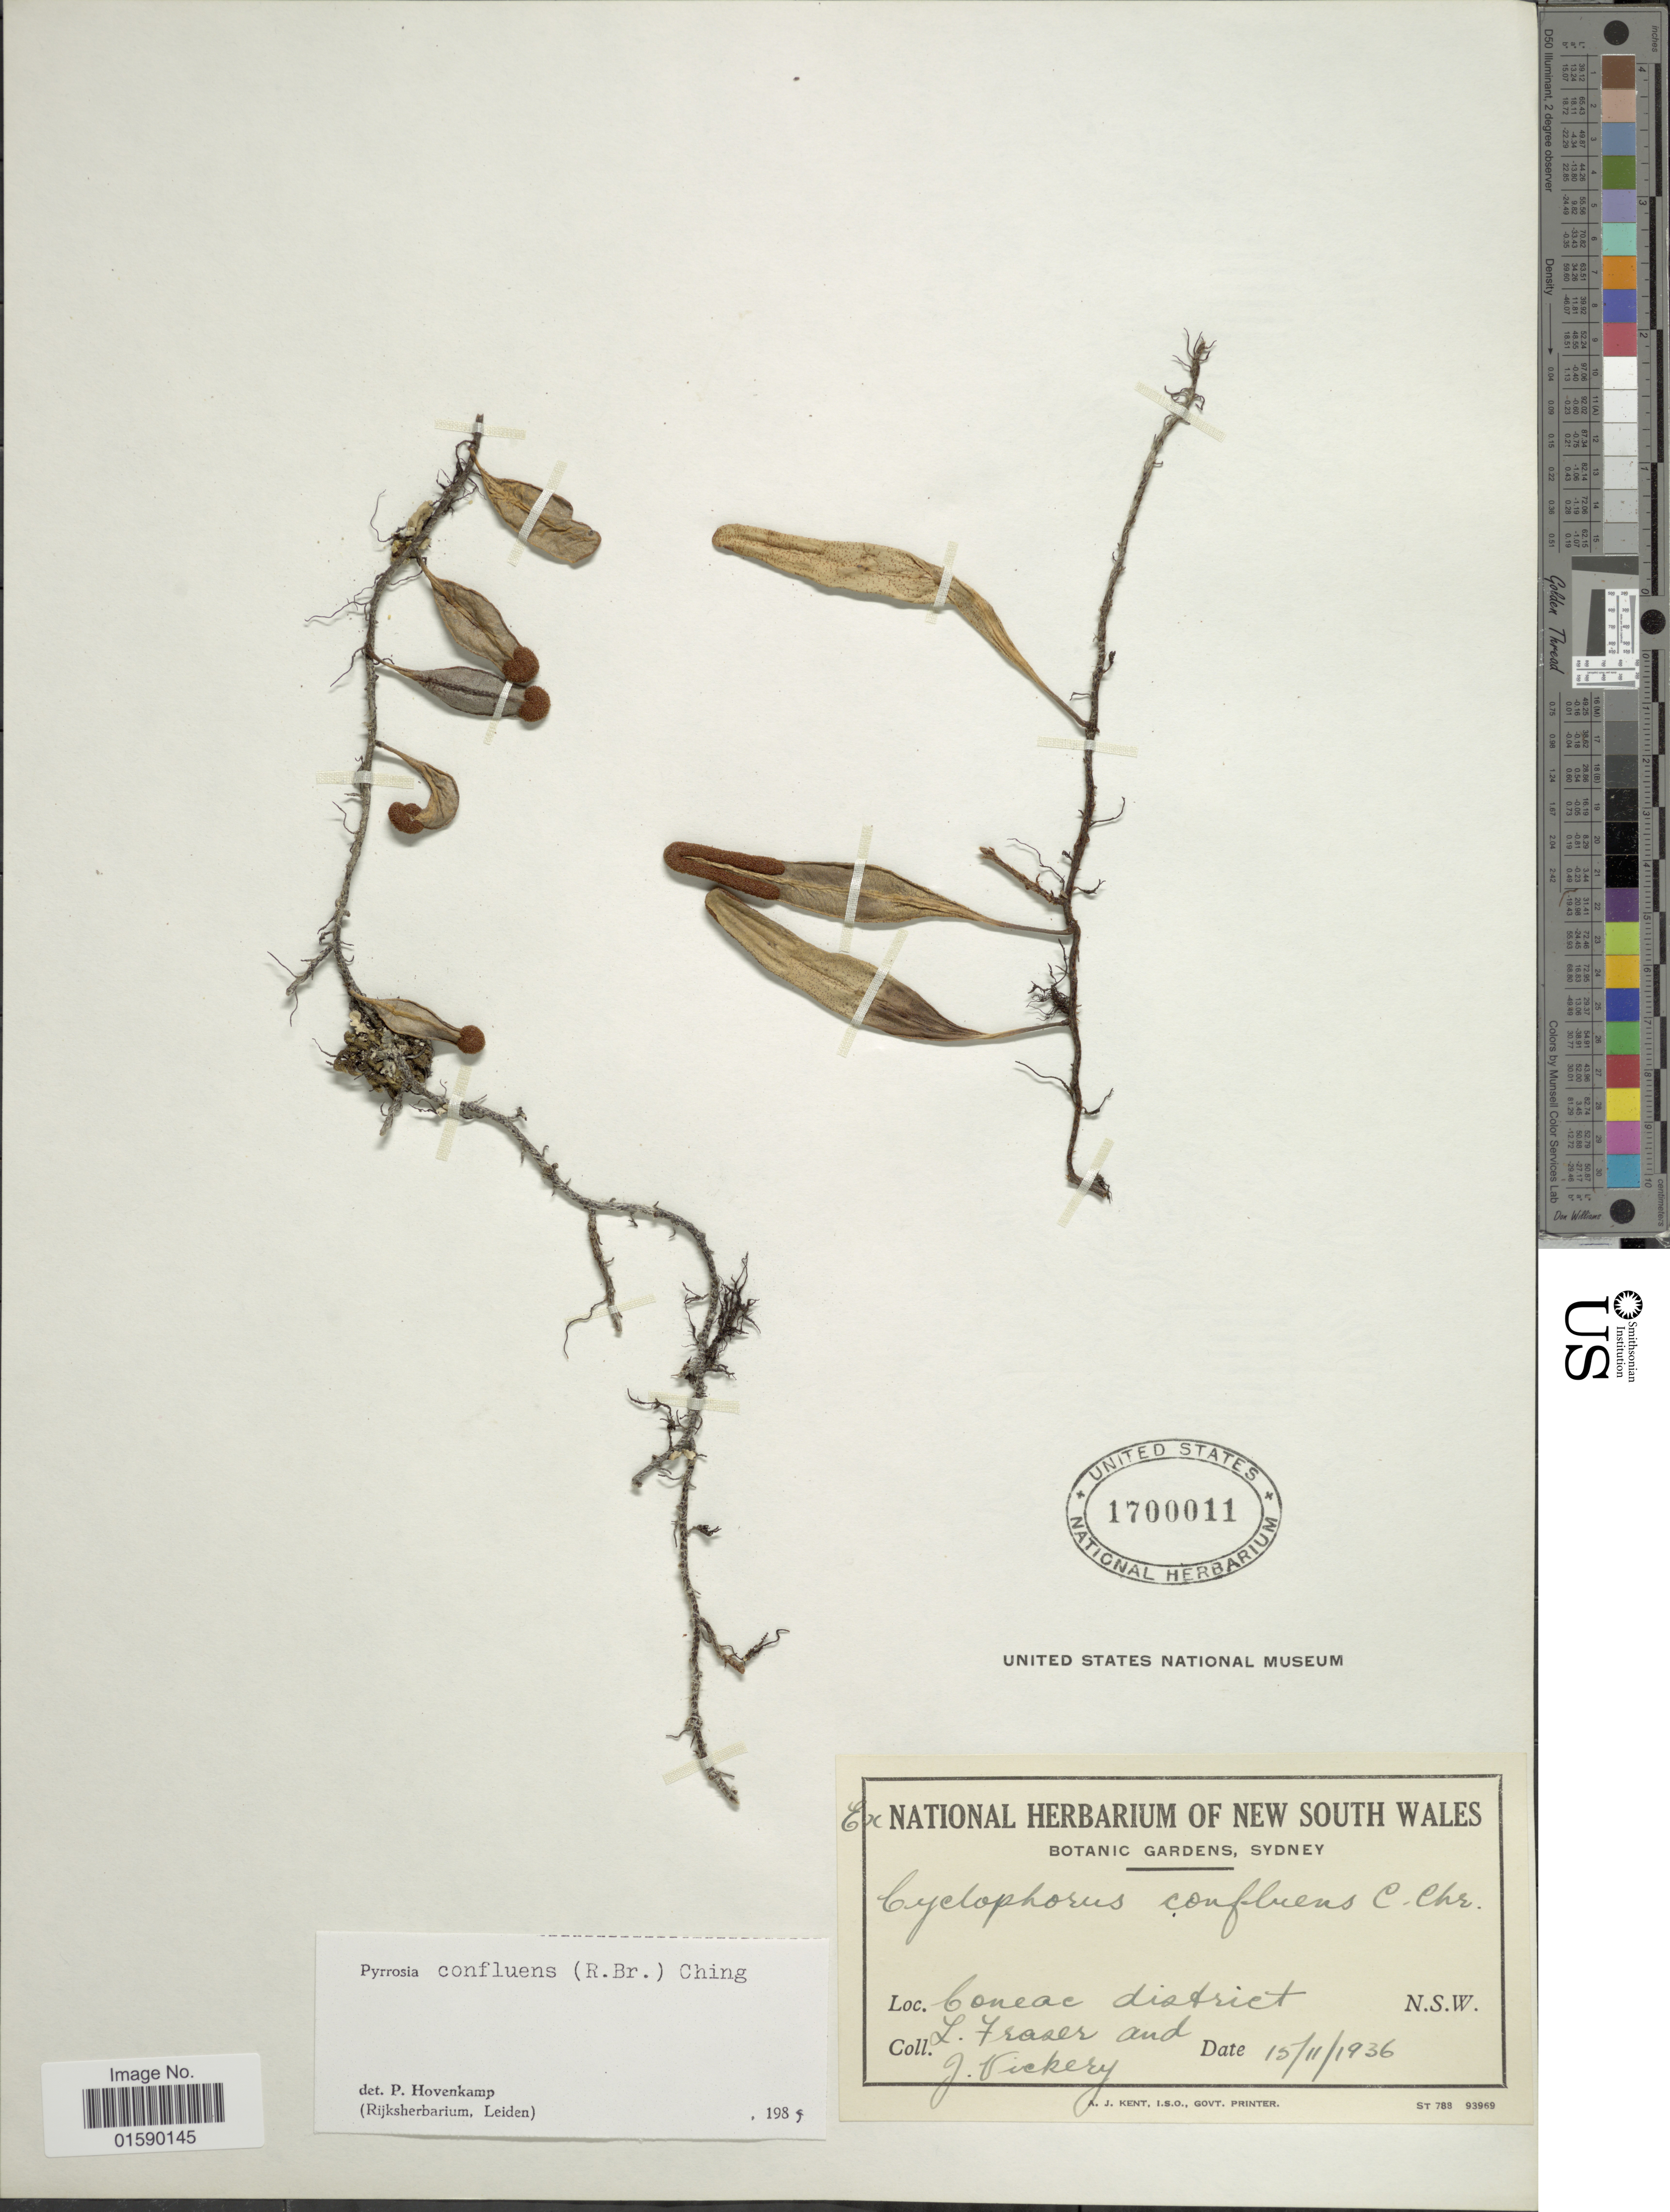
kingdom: Plantae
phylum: Tracheophyta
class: Polypodiopsida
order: Polypodiales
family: Polypodiaceae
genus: Pyrrosia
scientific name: Pyrrosia confluens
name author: (R. Br.) Ching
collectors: L. Fraser & J. Vickery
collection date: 1936-11-15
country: Australia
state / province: New South Wales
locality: Coneac district, N.S.W.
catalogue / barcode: US 1700011